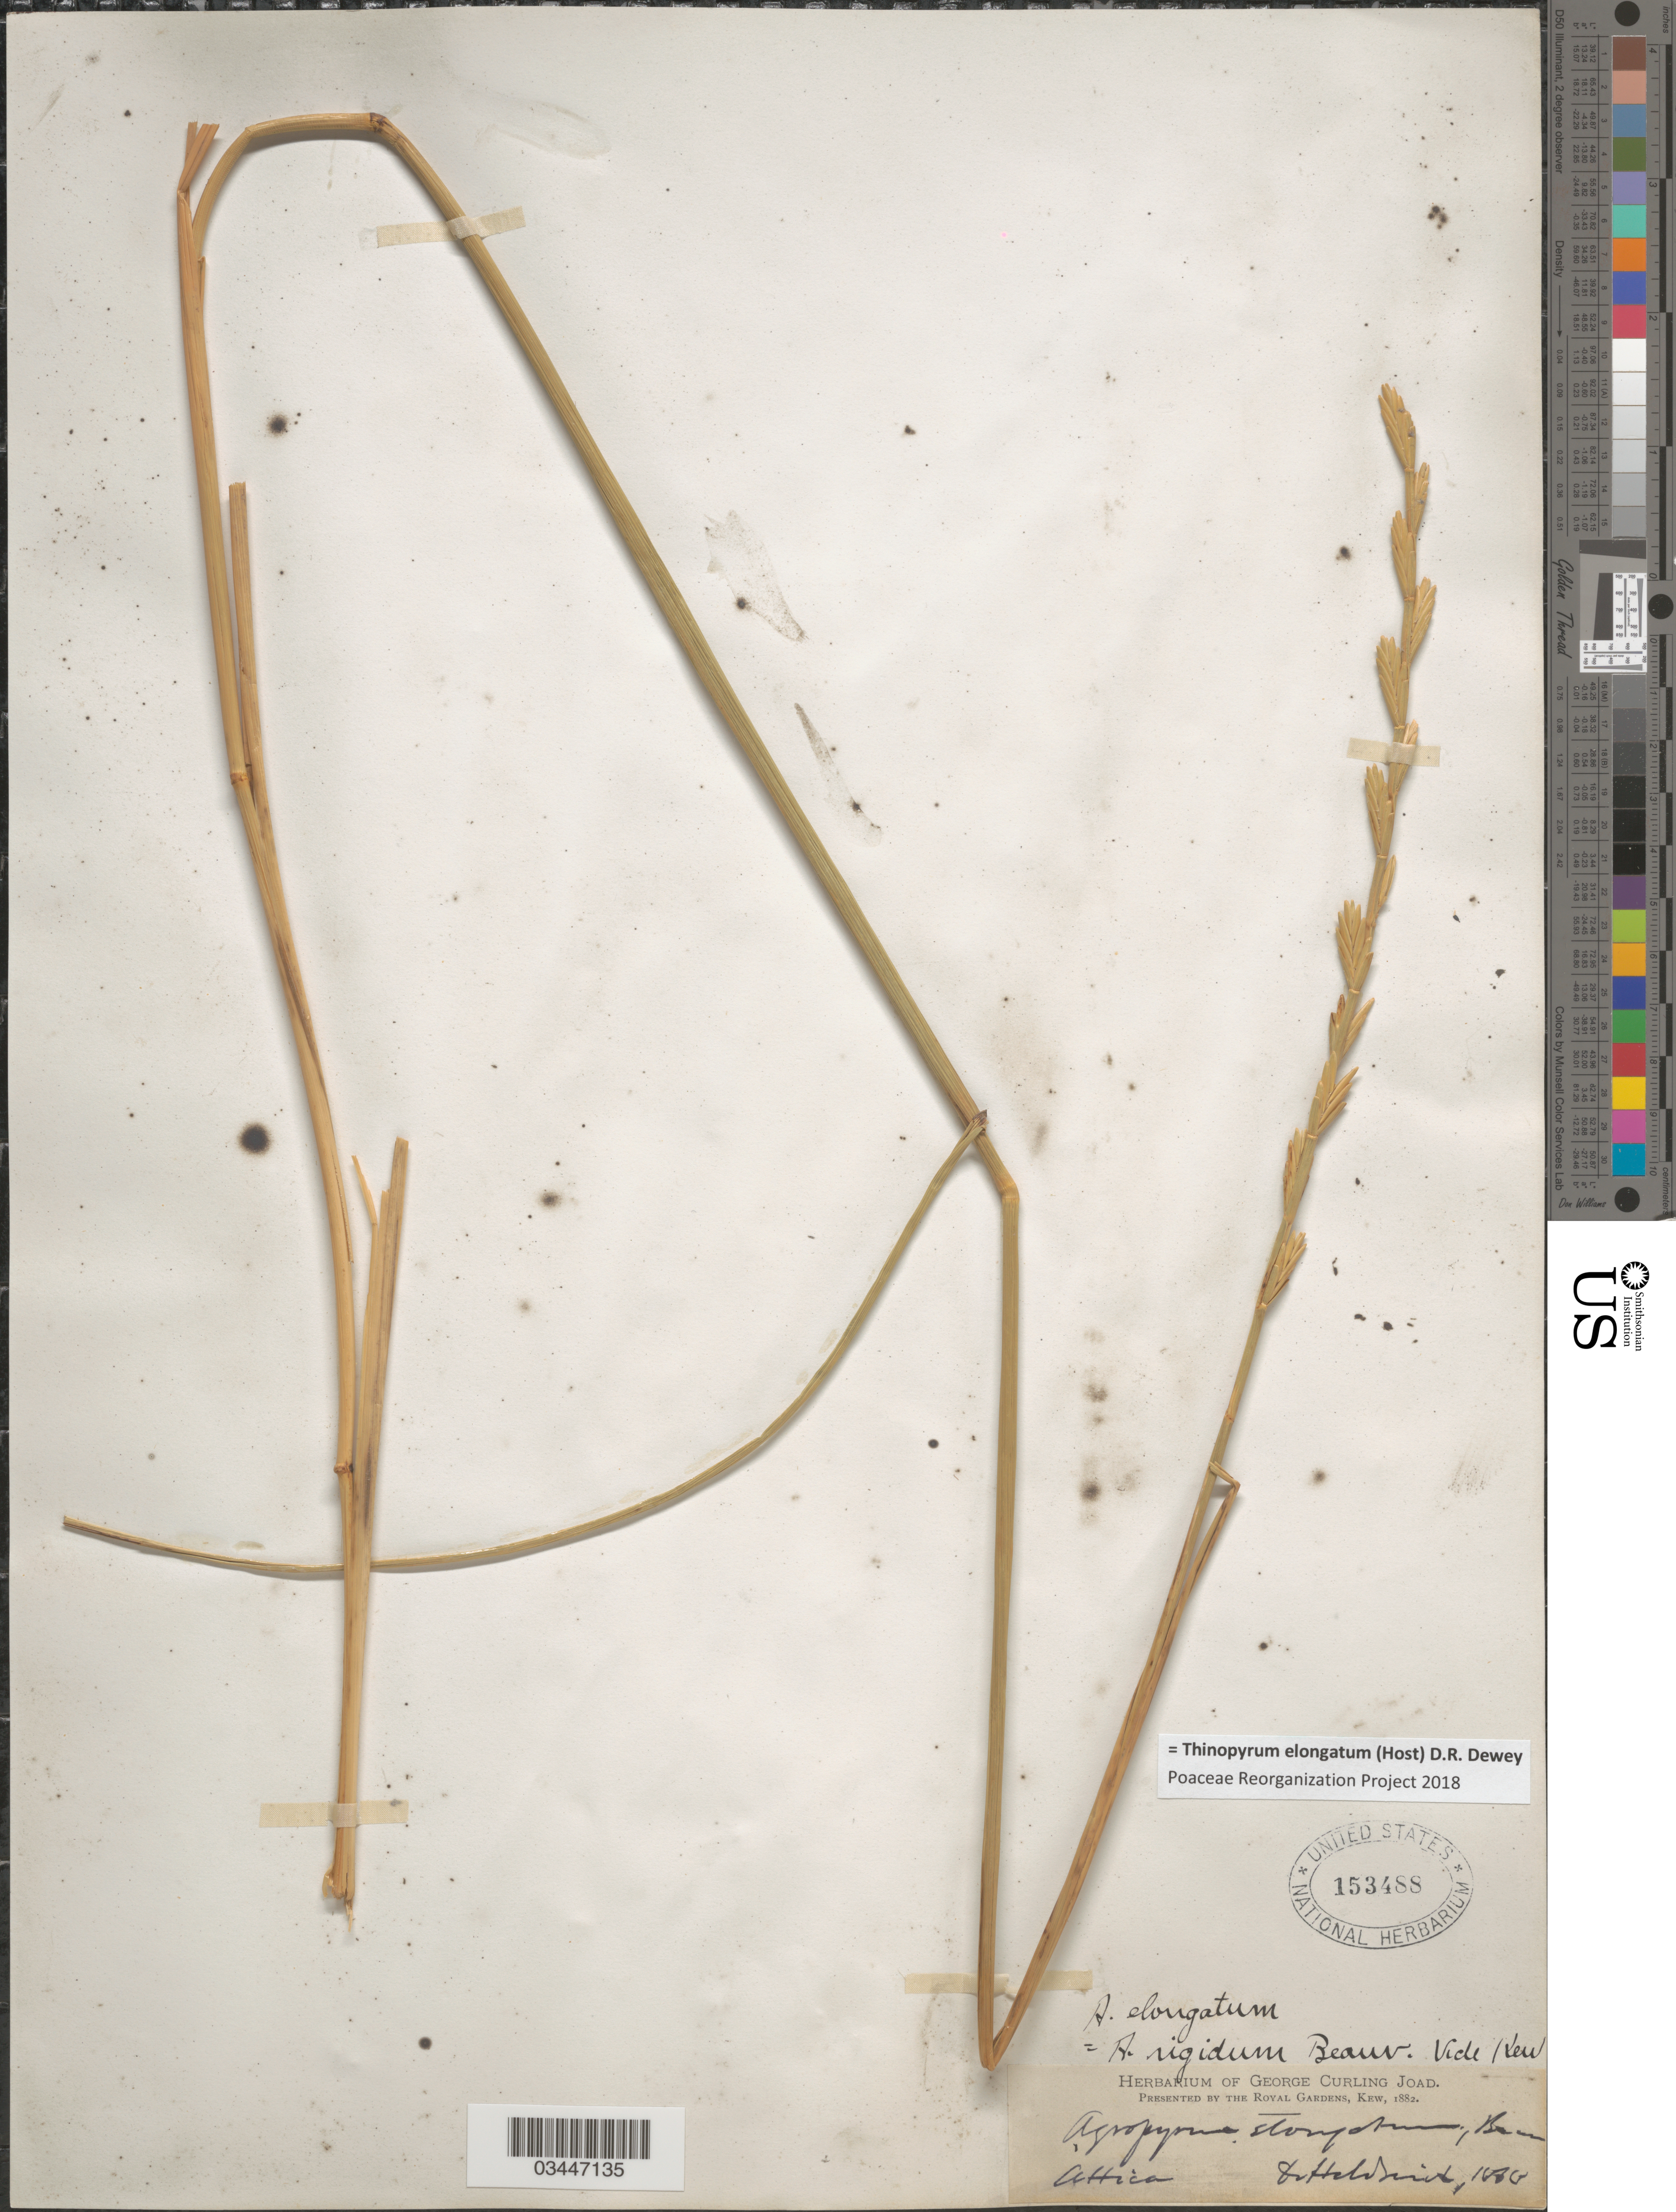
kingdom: Plantae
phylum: Tracheophyta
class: Liliopsida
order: Poales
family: Poaceae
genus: Thinopyrum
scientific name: Thinopyrum elongatum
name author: (Host) Barkworth & Dewey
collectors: -. De Heldreich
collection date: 1860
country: Greece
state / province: Attica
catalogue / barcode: US 153488